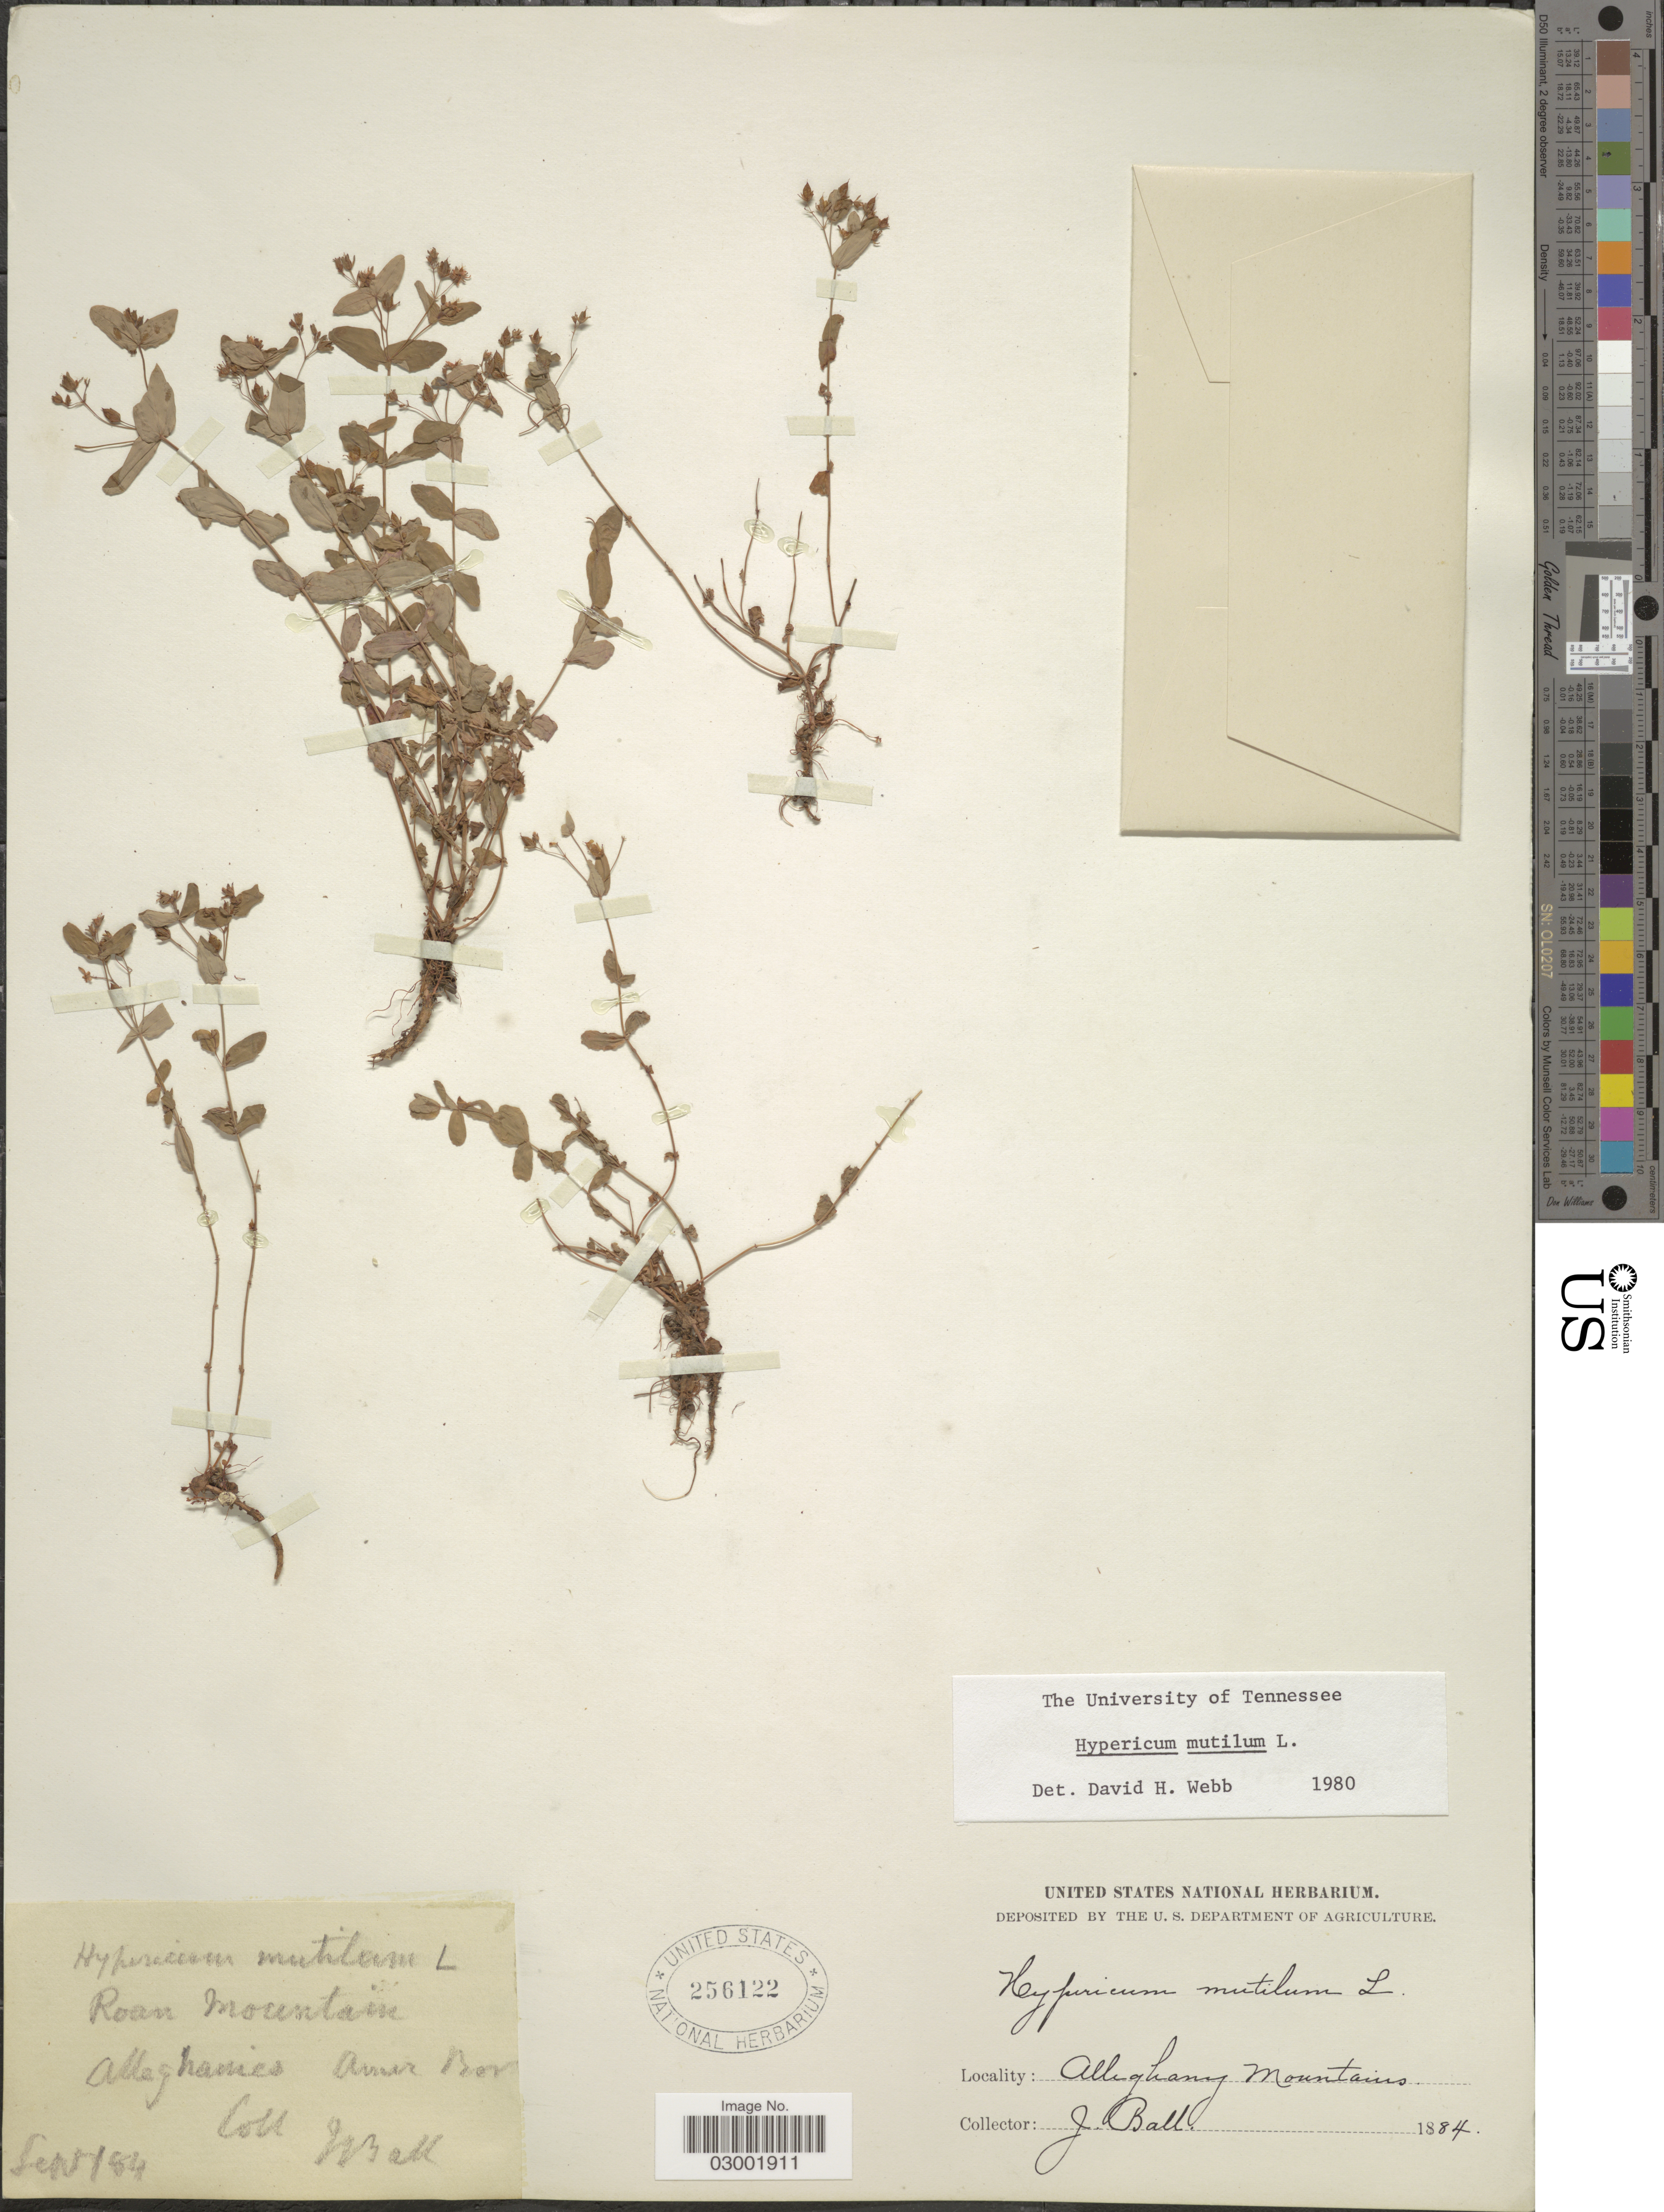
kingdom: Plantae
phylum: Tracheophyta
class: Magnoliopsida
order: Malpighiales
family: Hypericaceae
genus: Hypericum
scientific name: Hypericum mutilum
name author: L.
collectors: J. Ball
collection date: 1884-09-01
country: United States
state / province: Tennessee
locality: Roan Mountain, Alleghanies Mountains.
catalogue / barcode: US 256122